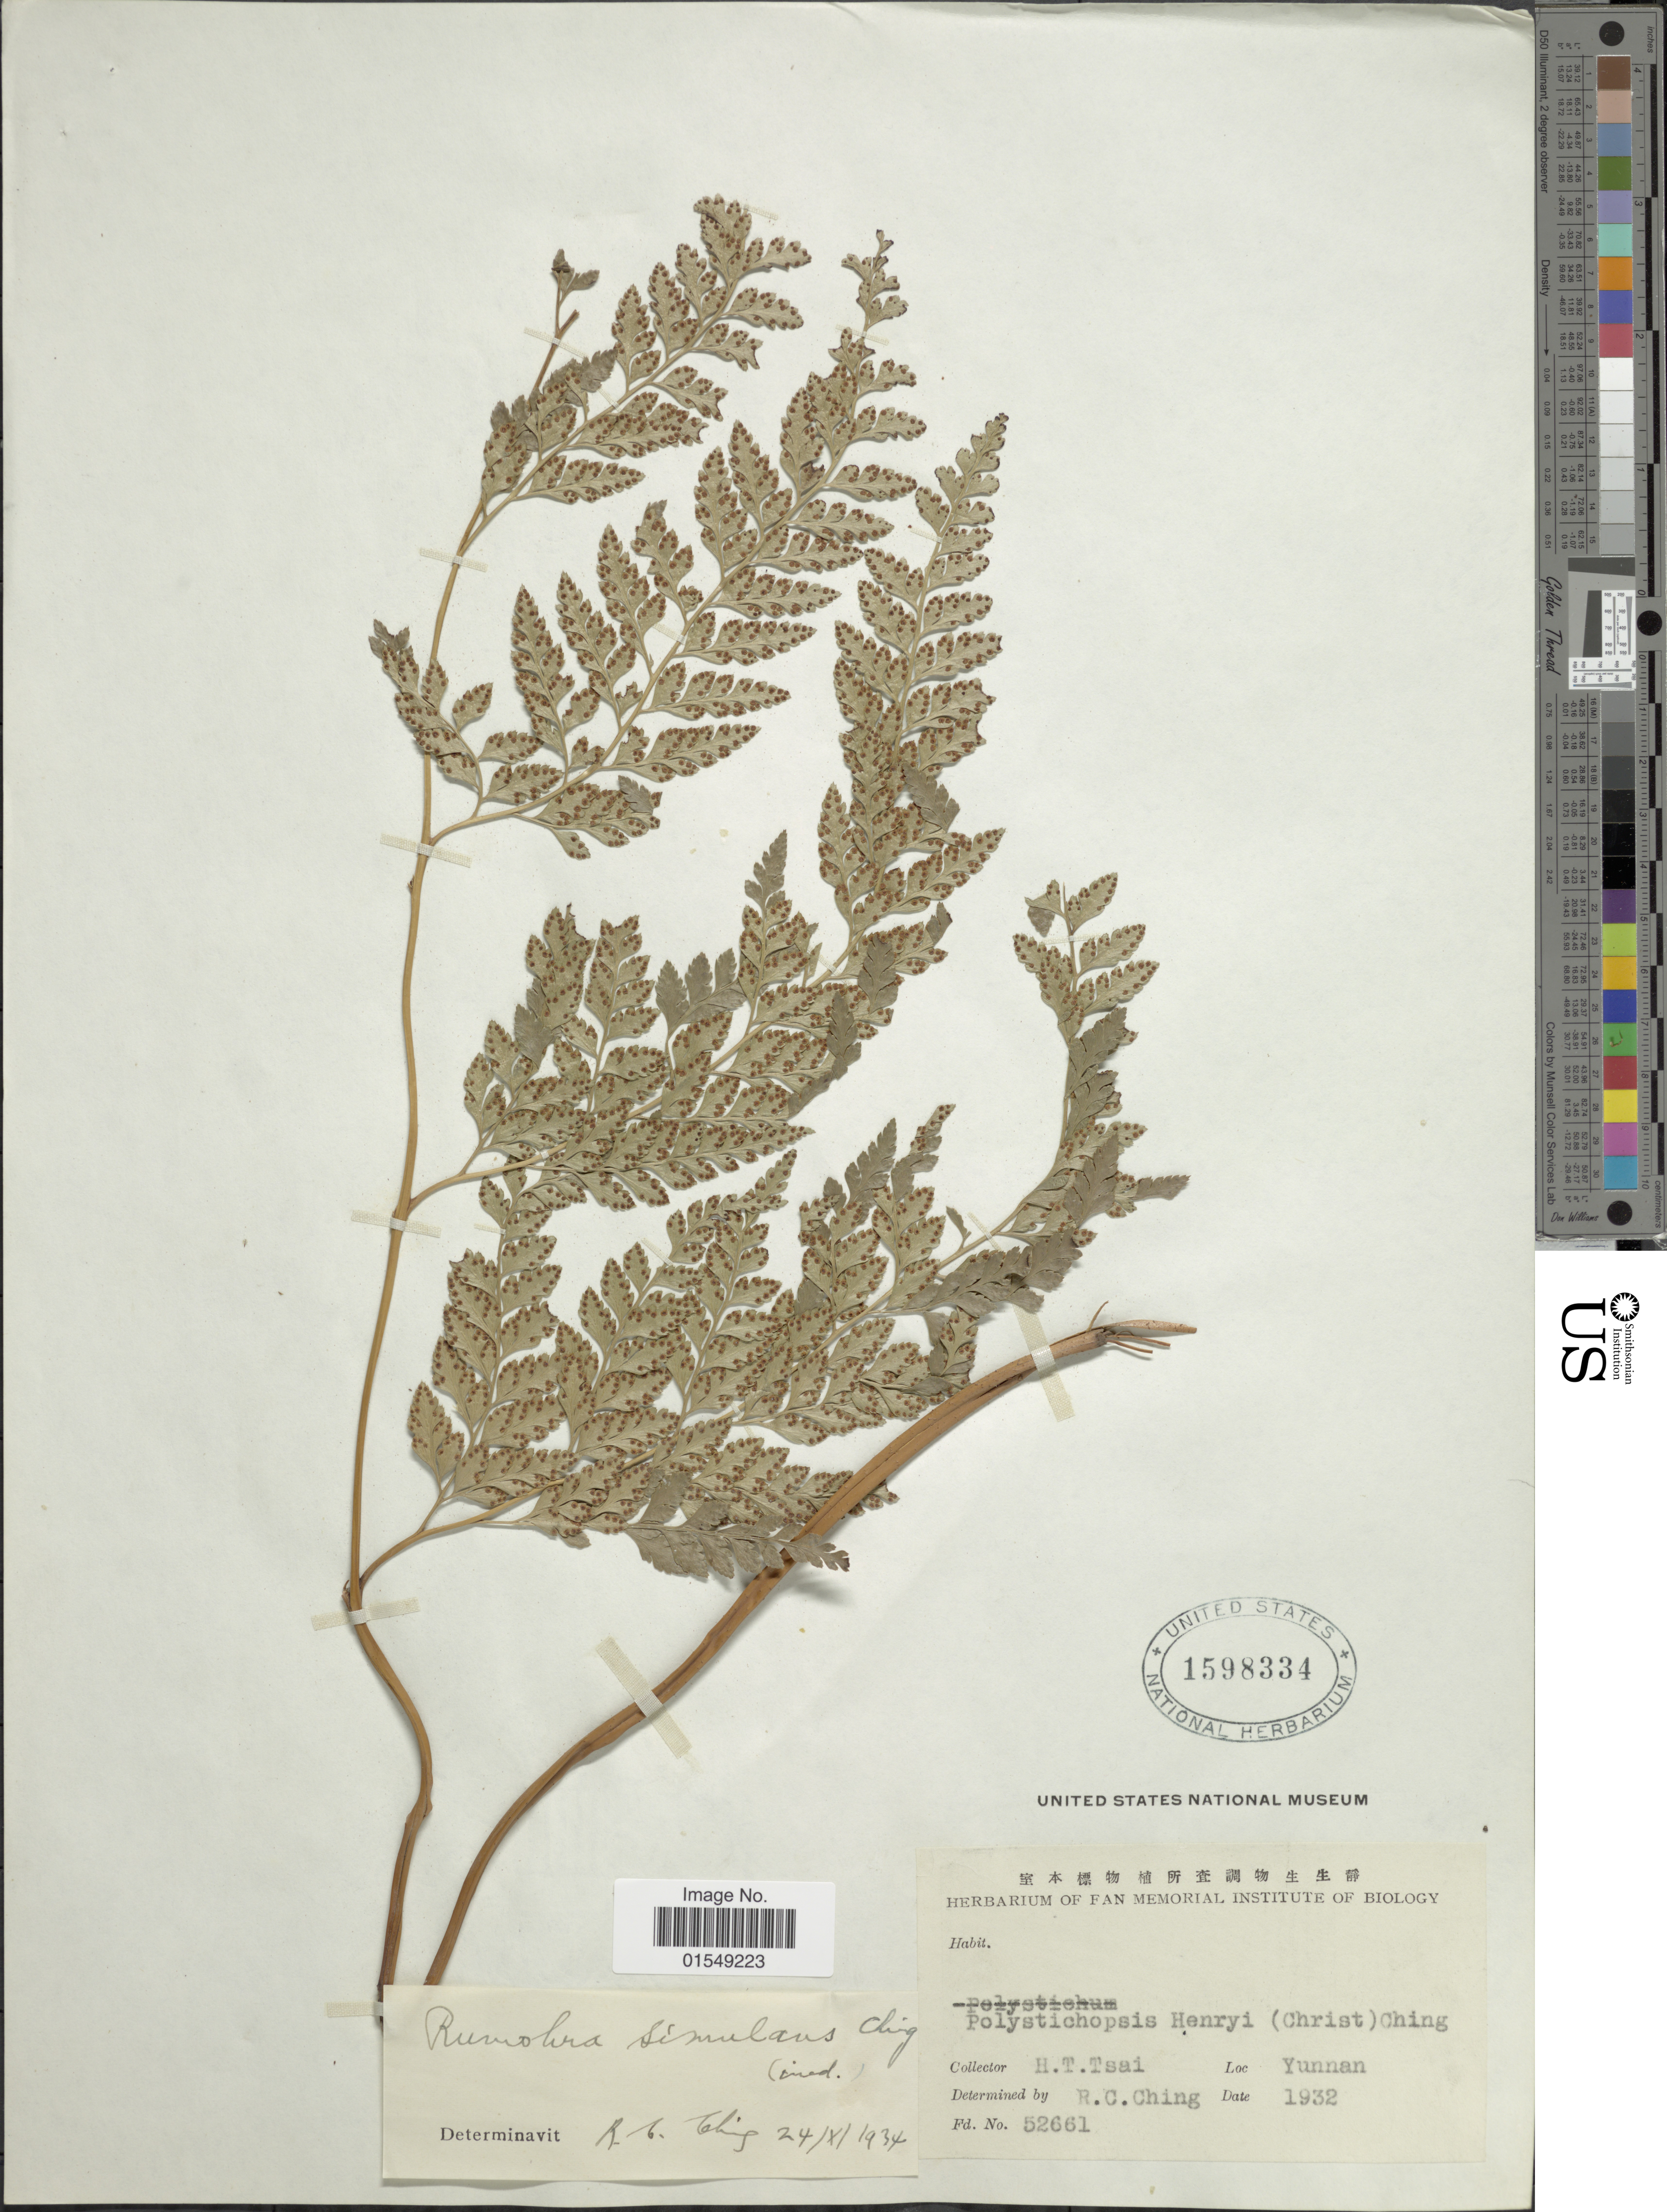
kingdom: Plantae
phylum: Tracheophyta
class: Polypodiopsida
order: Polypodiales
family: Dryopteridaceae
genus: Arachniodes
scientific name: Arachniodes simulans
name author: (Ching) Ching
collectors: H. Tsai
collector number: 52661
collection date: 1932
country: China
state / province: Yunnan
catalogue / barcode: US 1598334